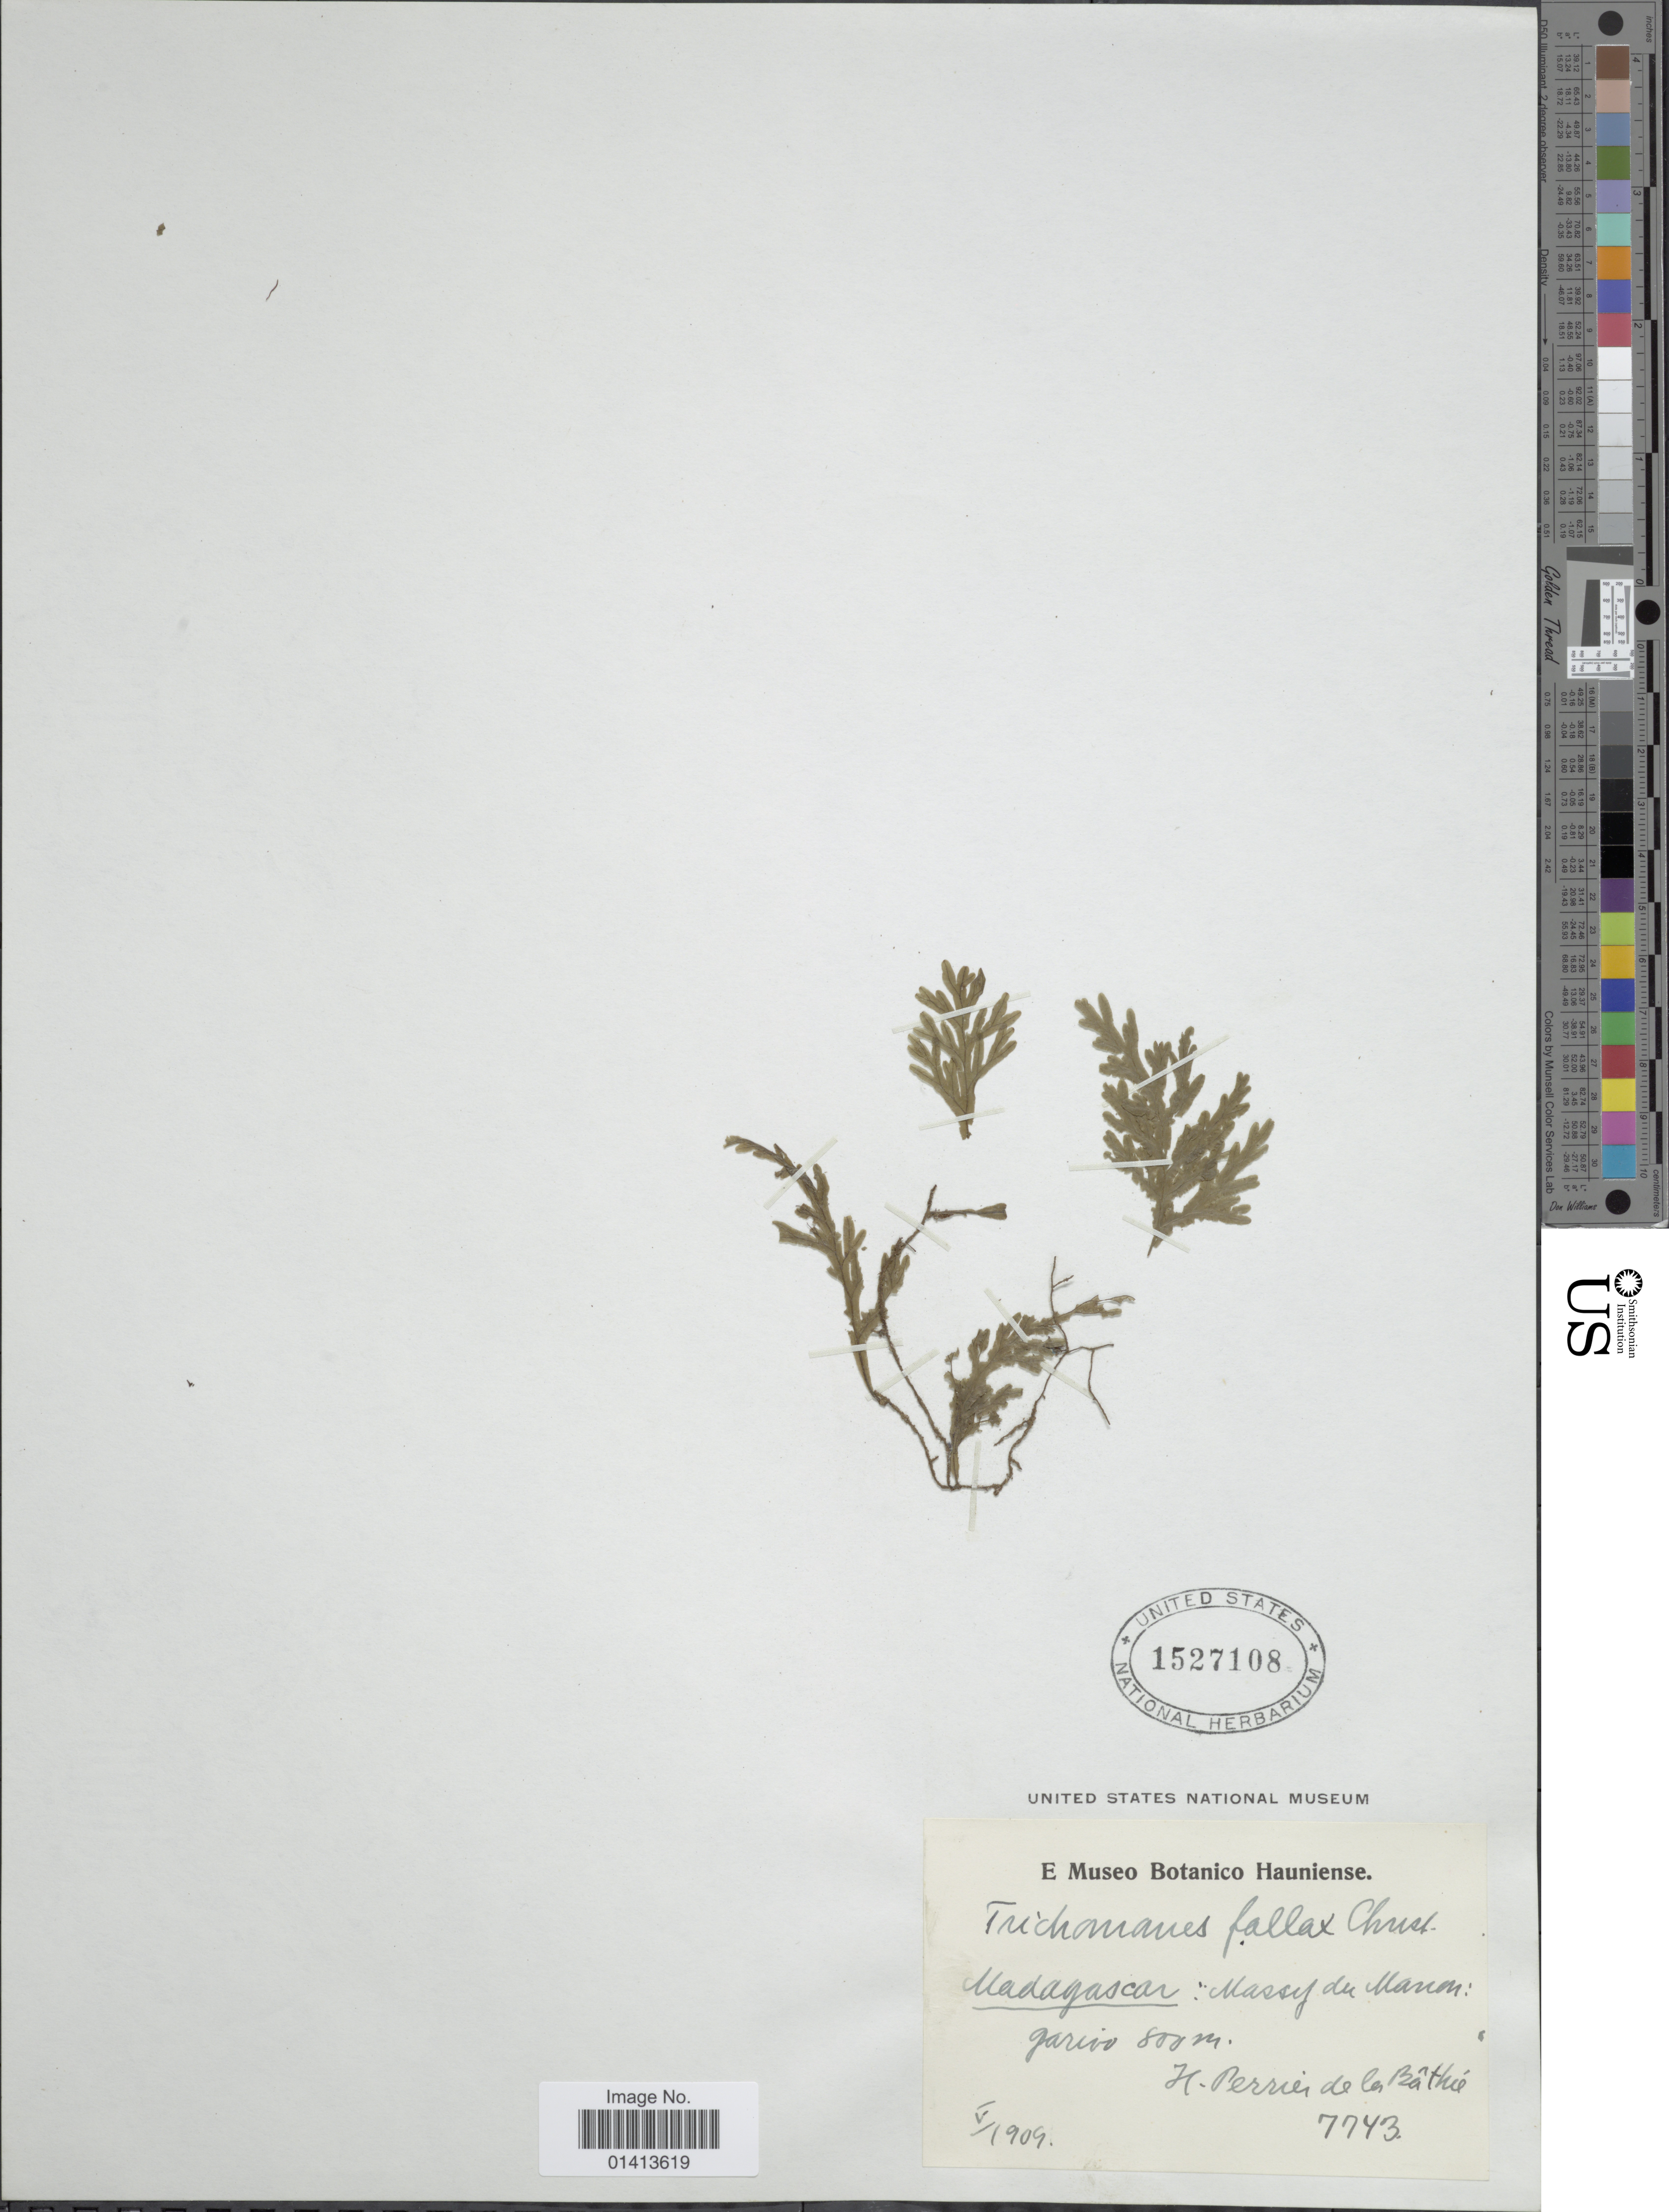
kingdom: Plantae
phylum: Tracheophyta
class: Polypodiopsida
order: Hymenophyllales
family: Hymenophyllaceae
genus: Crepidomanes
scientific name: Crepidomanes fallax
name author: (Christ) Ebihara & Dubuisson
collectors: H. Perrier de la Bâthie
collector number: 7743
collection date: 1909-05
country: Madagascar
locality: Massif du Manongarivo.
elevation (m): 800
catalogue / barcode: US 1527108